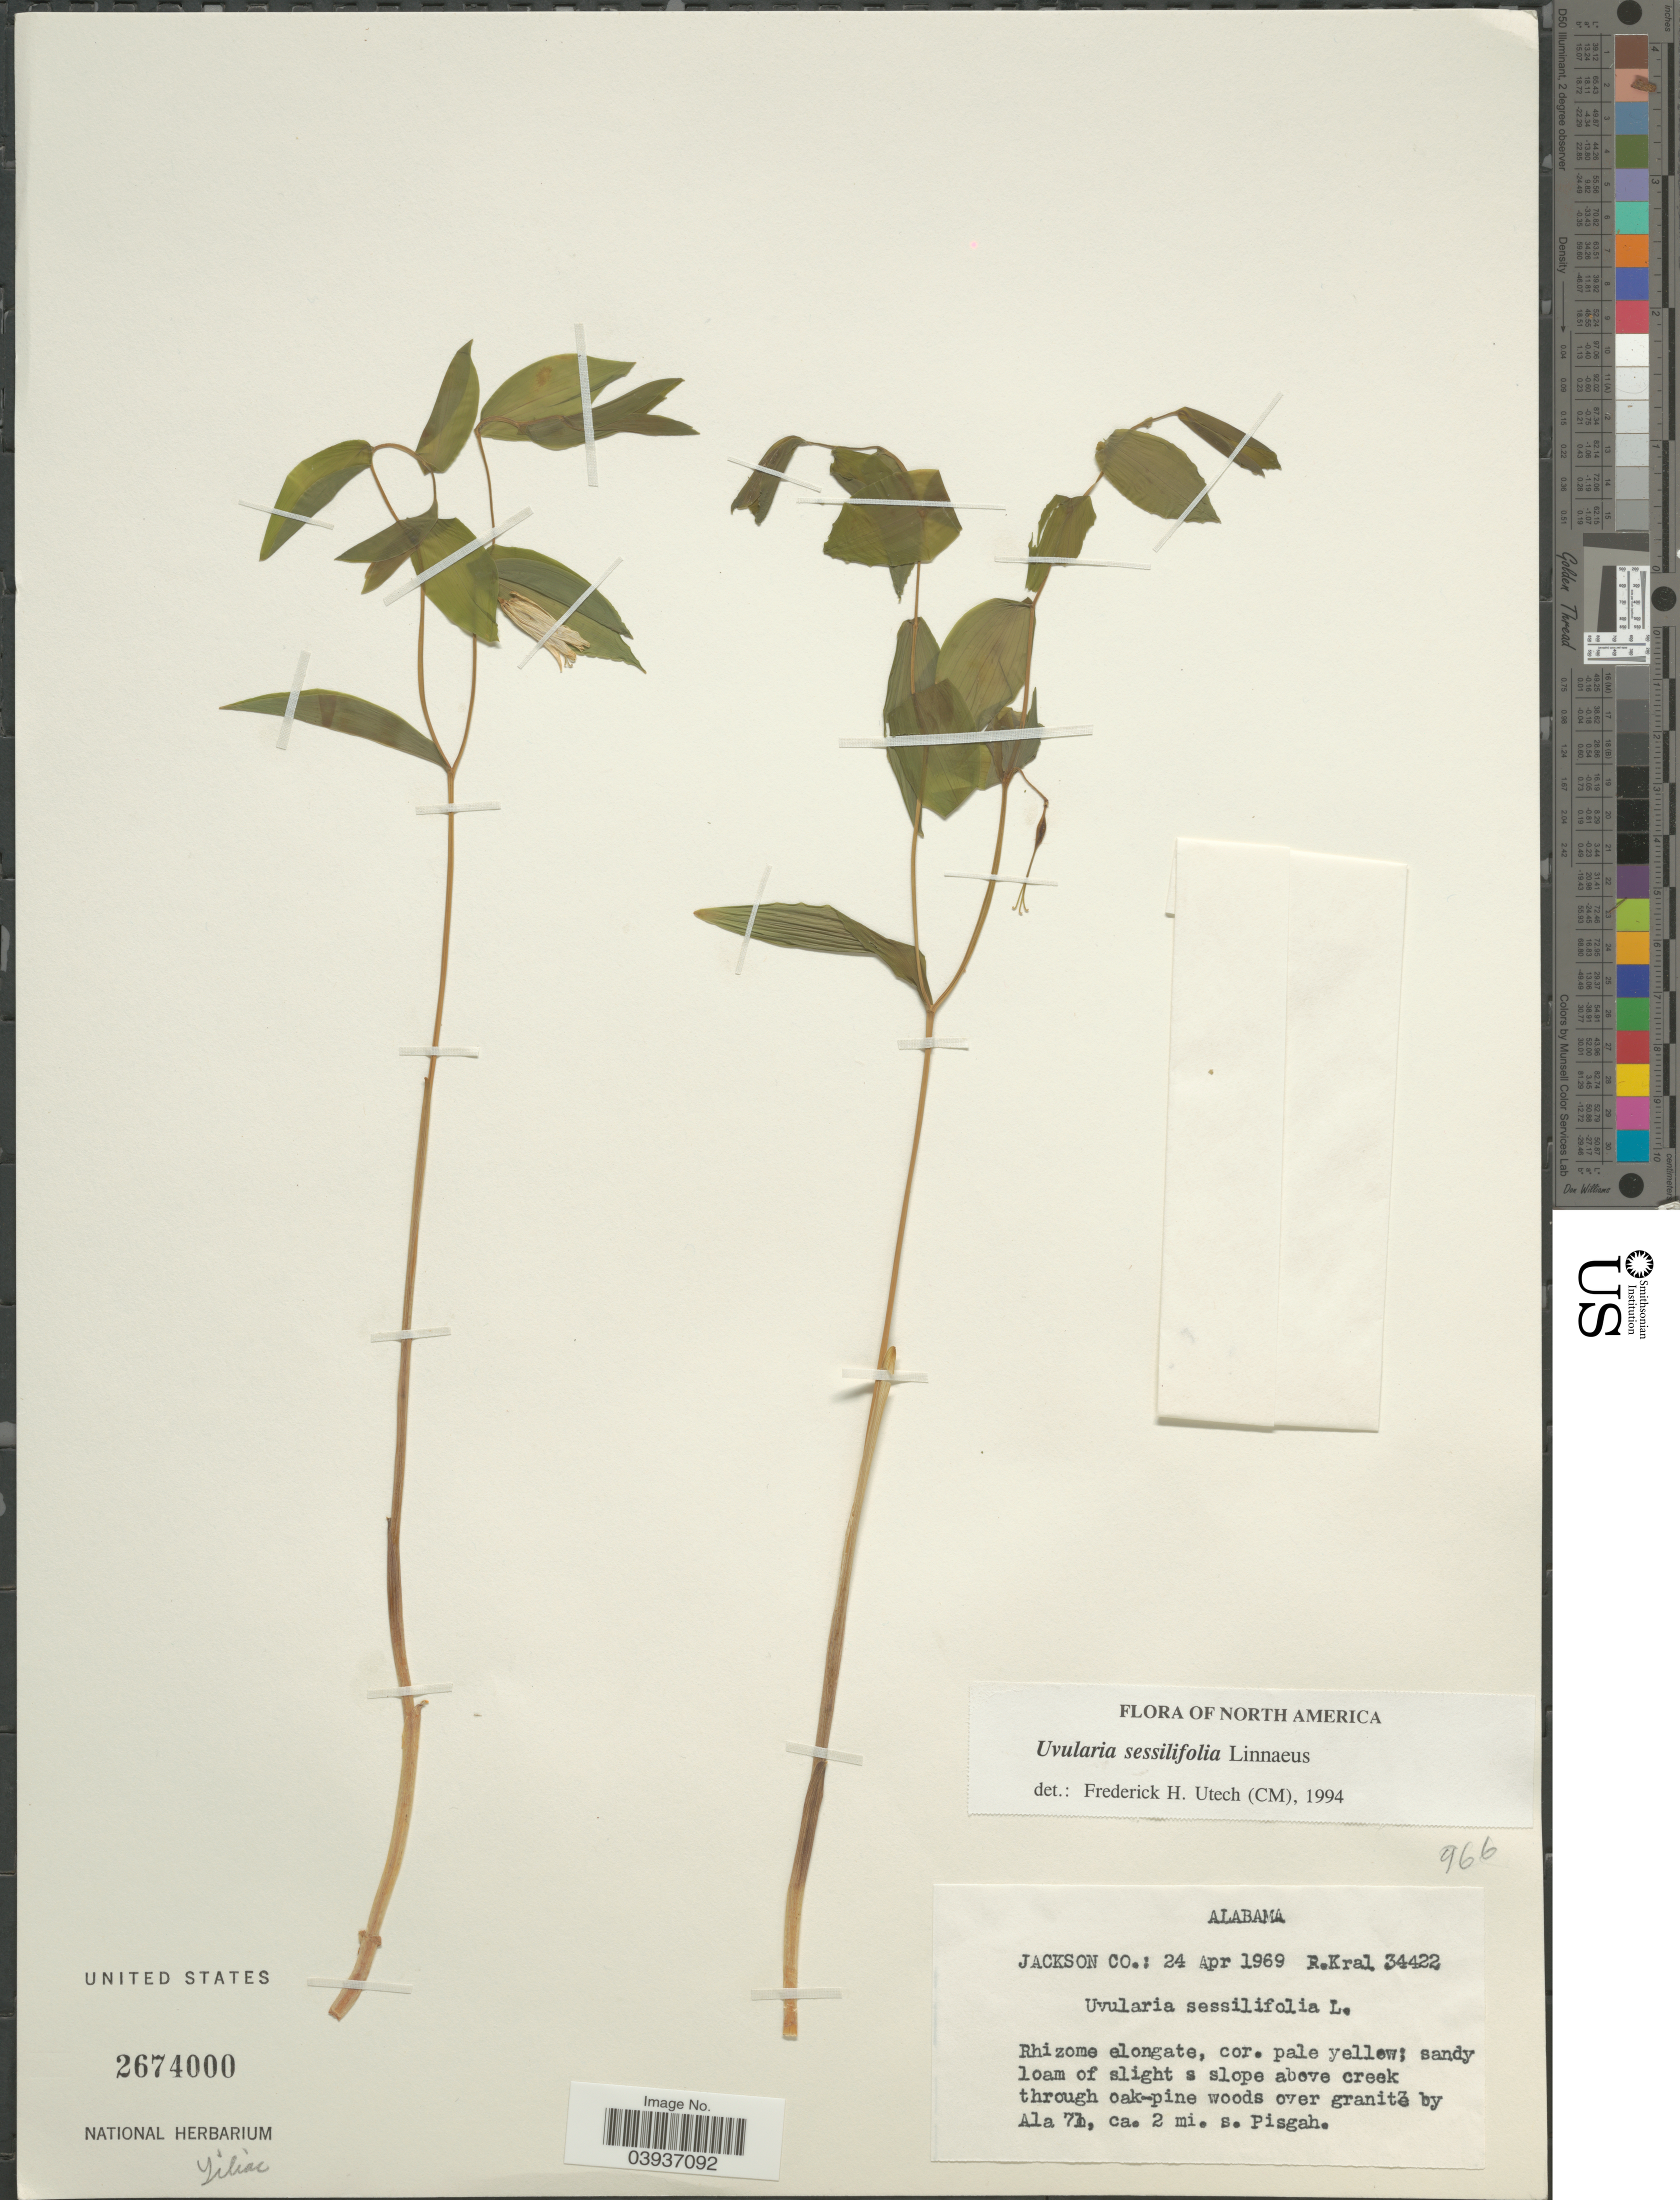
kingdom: Plantae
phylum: Tracheophyta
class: Liliopsida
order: Liliales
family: Colchicaceae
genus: Uvularia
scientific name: Uvularia sessilifolia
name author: L.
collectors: R. Kral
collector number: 34422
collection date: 1969-04-24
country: United States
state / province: Alabama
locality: Jackson Co. Ala 71, ca. 2 mi. s. Pisgah.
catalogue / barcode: US 2674000